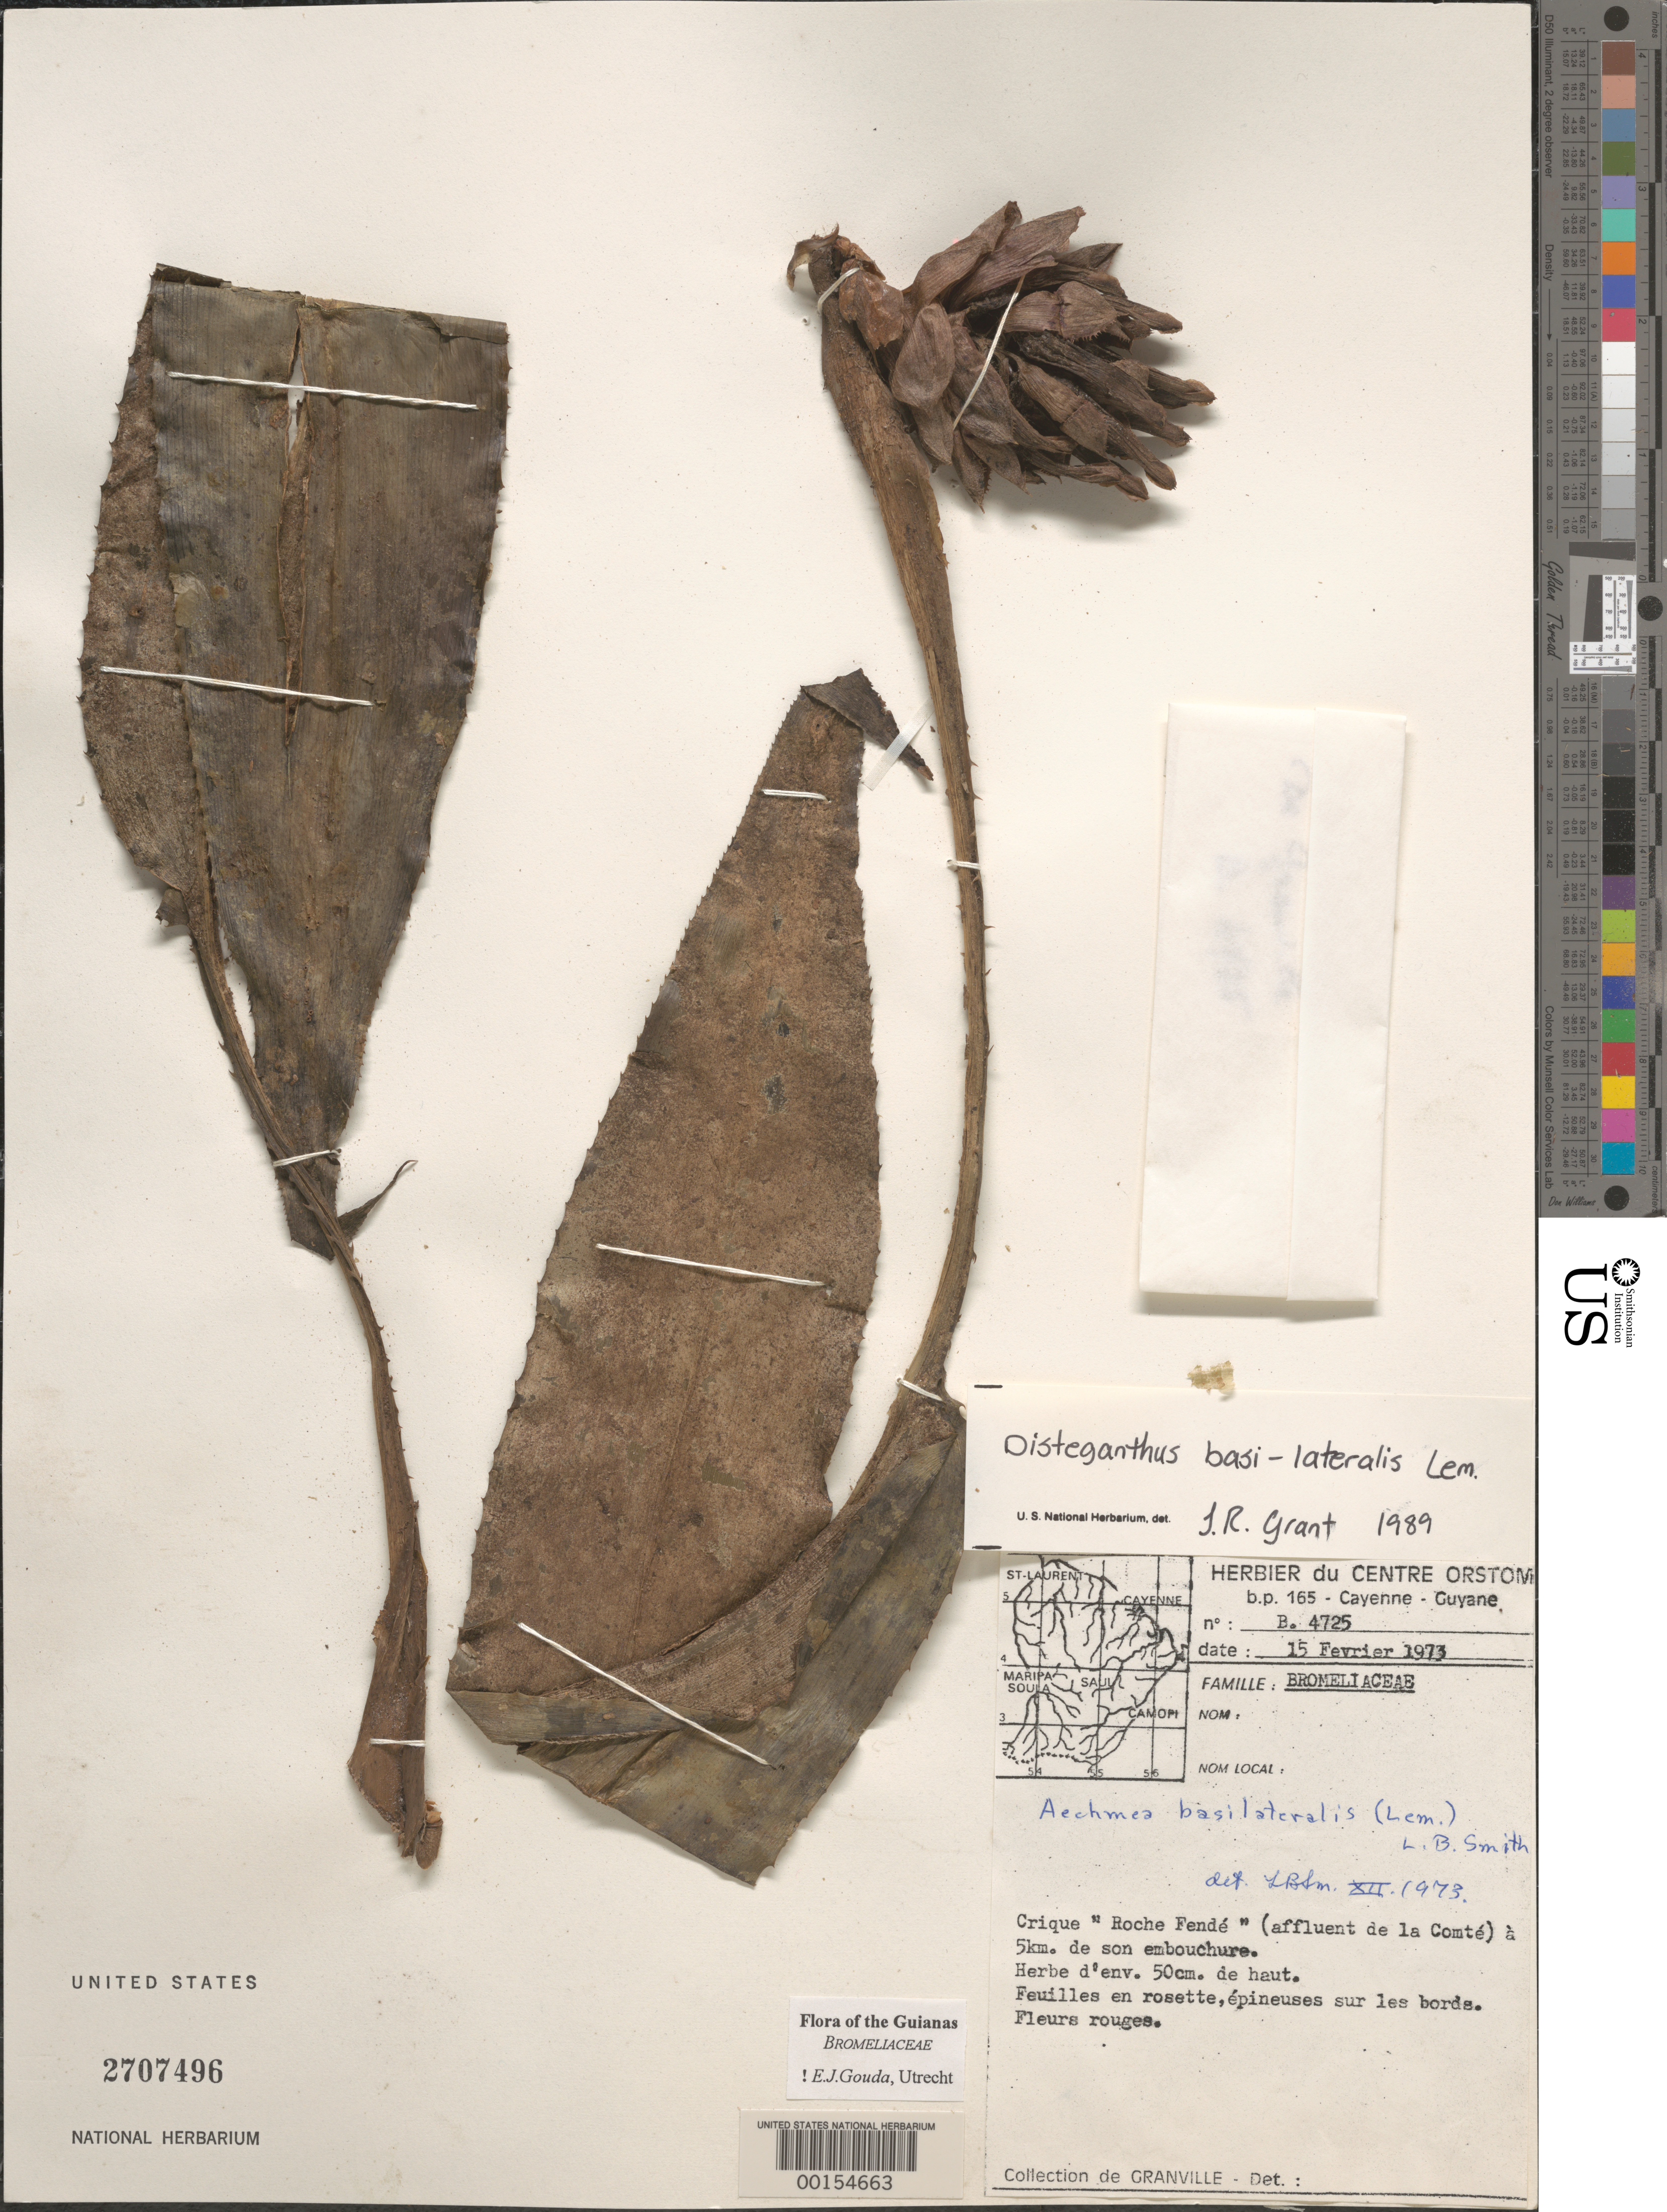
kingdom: Plantae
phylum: Tracheophyta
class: Liliopsida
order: Poales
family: Bromeliaceae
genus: Disteganthus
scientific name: Disteganthus basilateralis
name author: Lem.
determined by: Gouda, E. J.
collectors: J.-J. de Granville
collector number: B 4725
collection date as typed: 15-Feb-73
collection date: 1973-02-15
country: French Guiana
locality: Crique Roche Fendé (affl. de la Comté)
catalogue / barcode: US 2707496